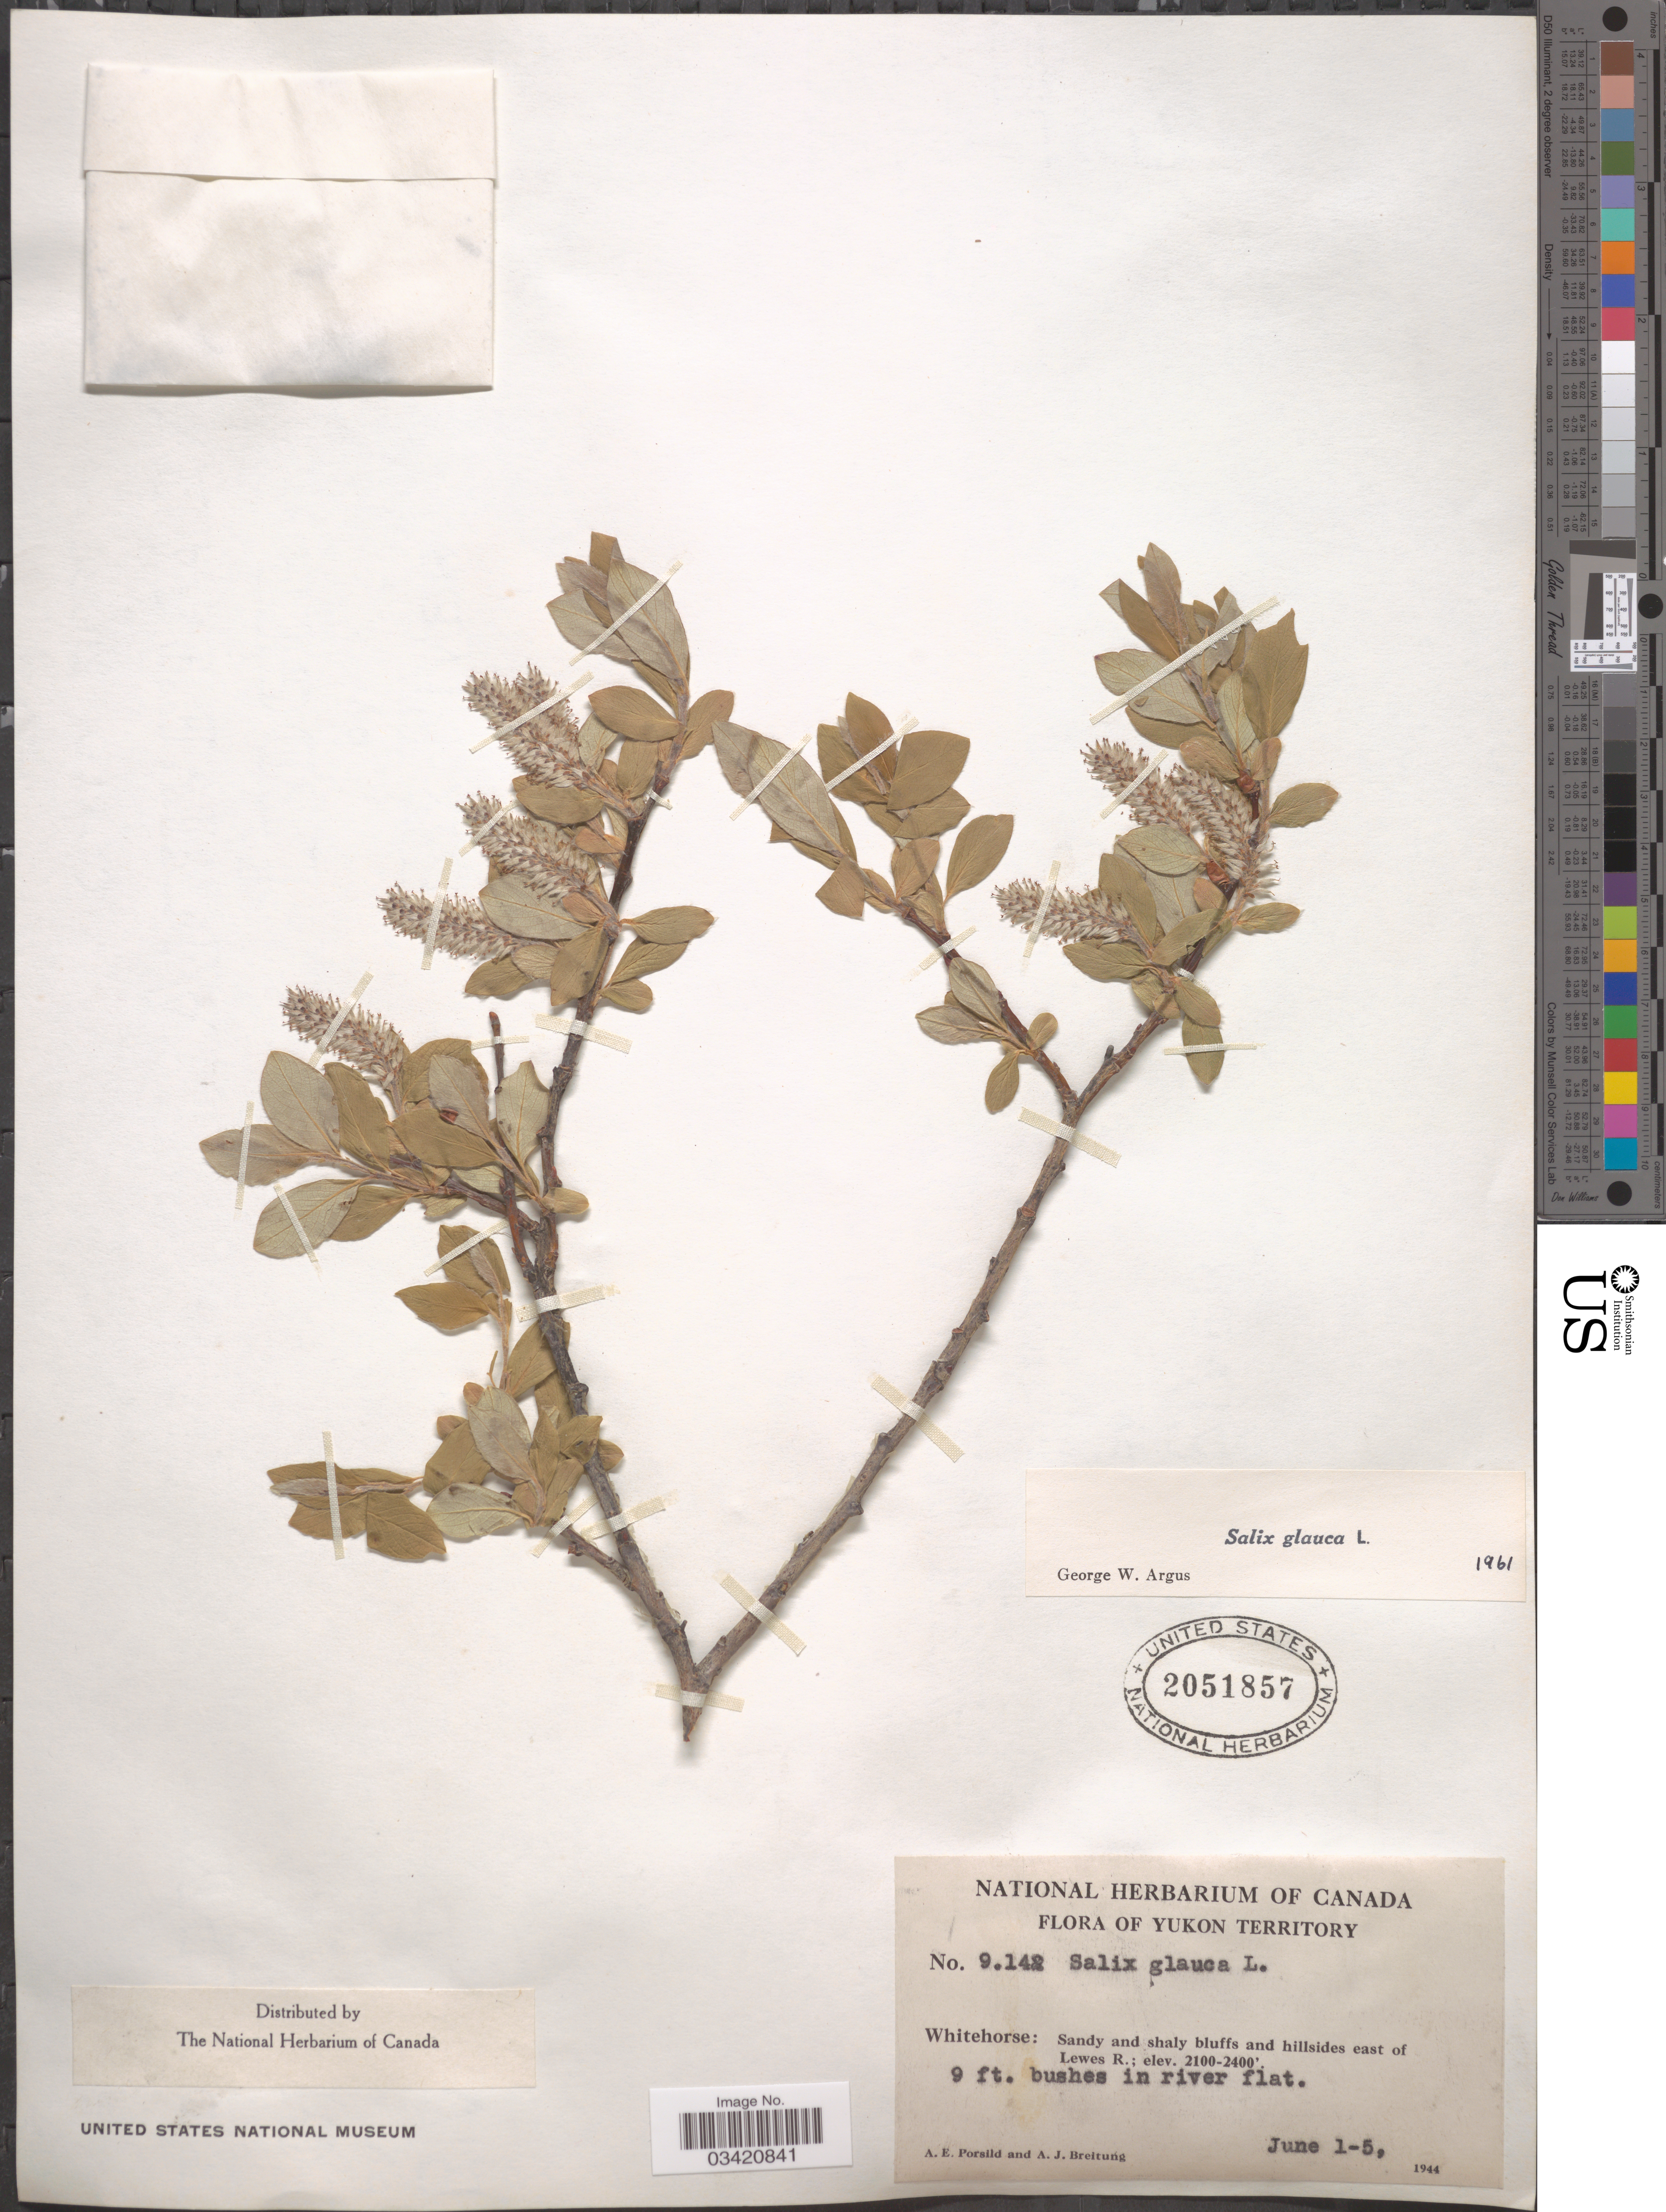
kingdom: Plantae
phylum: Tracheophyta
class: Magnoliopsida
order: Malpighiales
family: Salicaceae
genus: Salix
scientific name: Salix glauca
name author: L.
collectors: A. E. Porsild & A. Breitung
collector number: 9142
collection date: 1944-06-01/1944-06-05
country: Canada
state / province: Yukon Territory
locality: Whitehorse: Sandy and shaly bluffs and hillsides east of Lewes R.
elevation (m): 640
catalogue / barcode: US 2051857